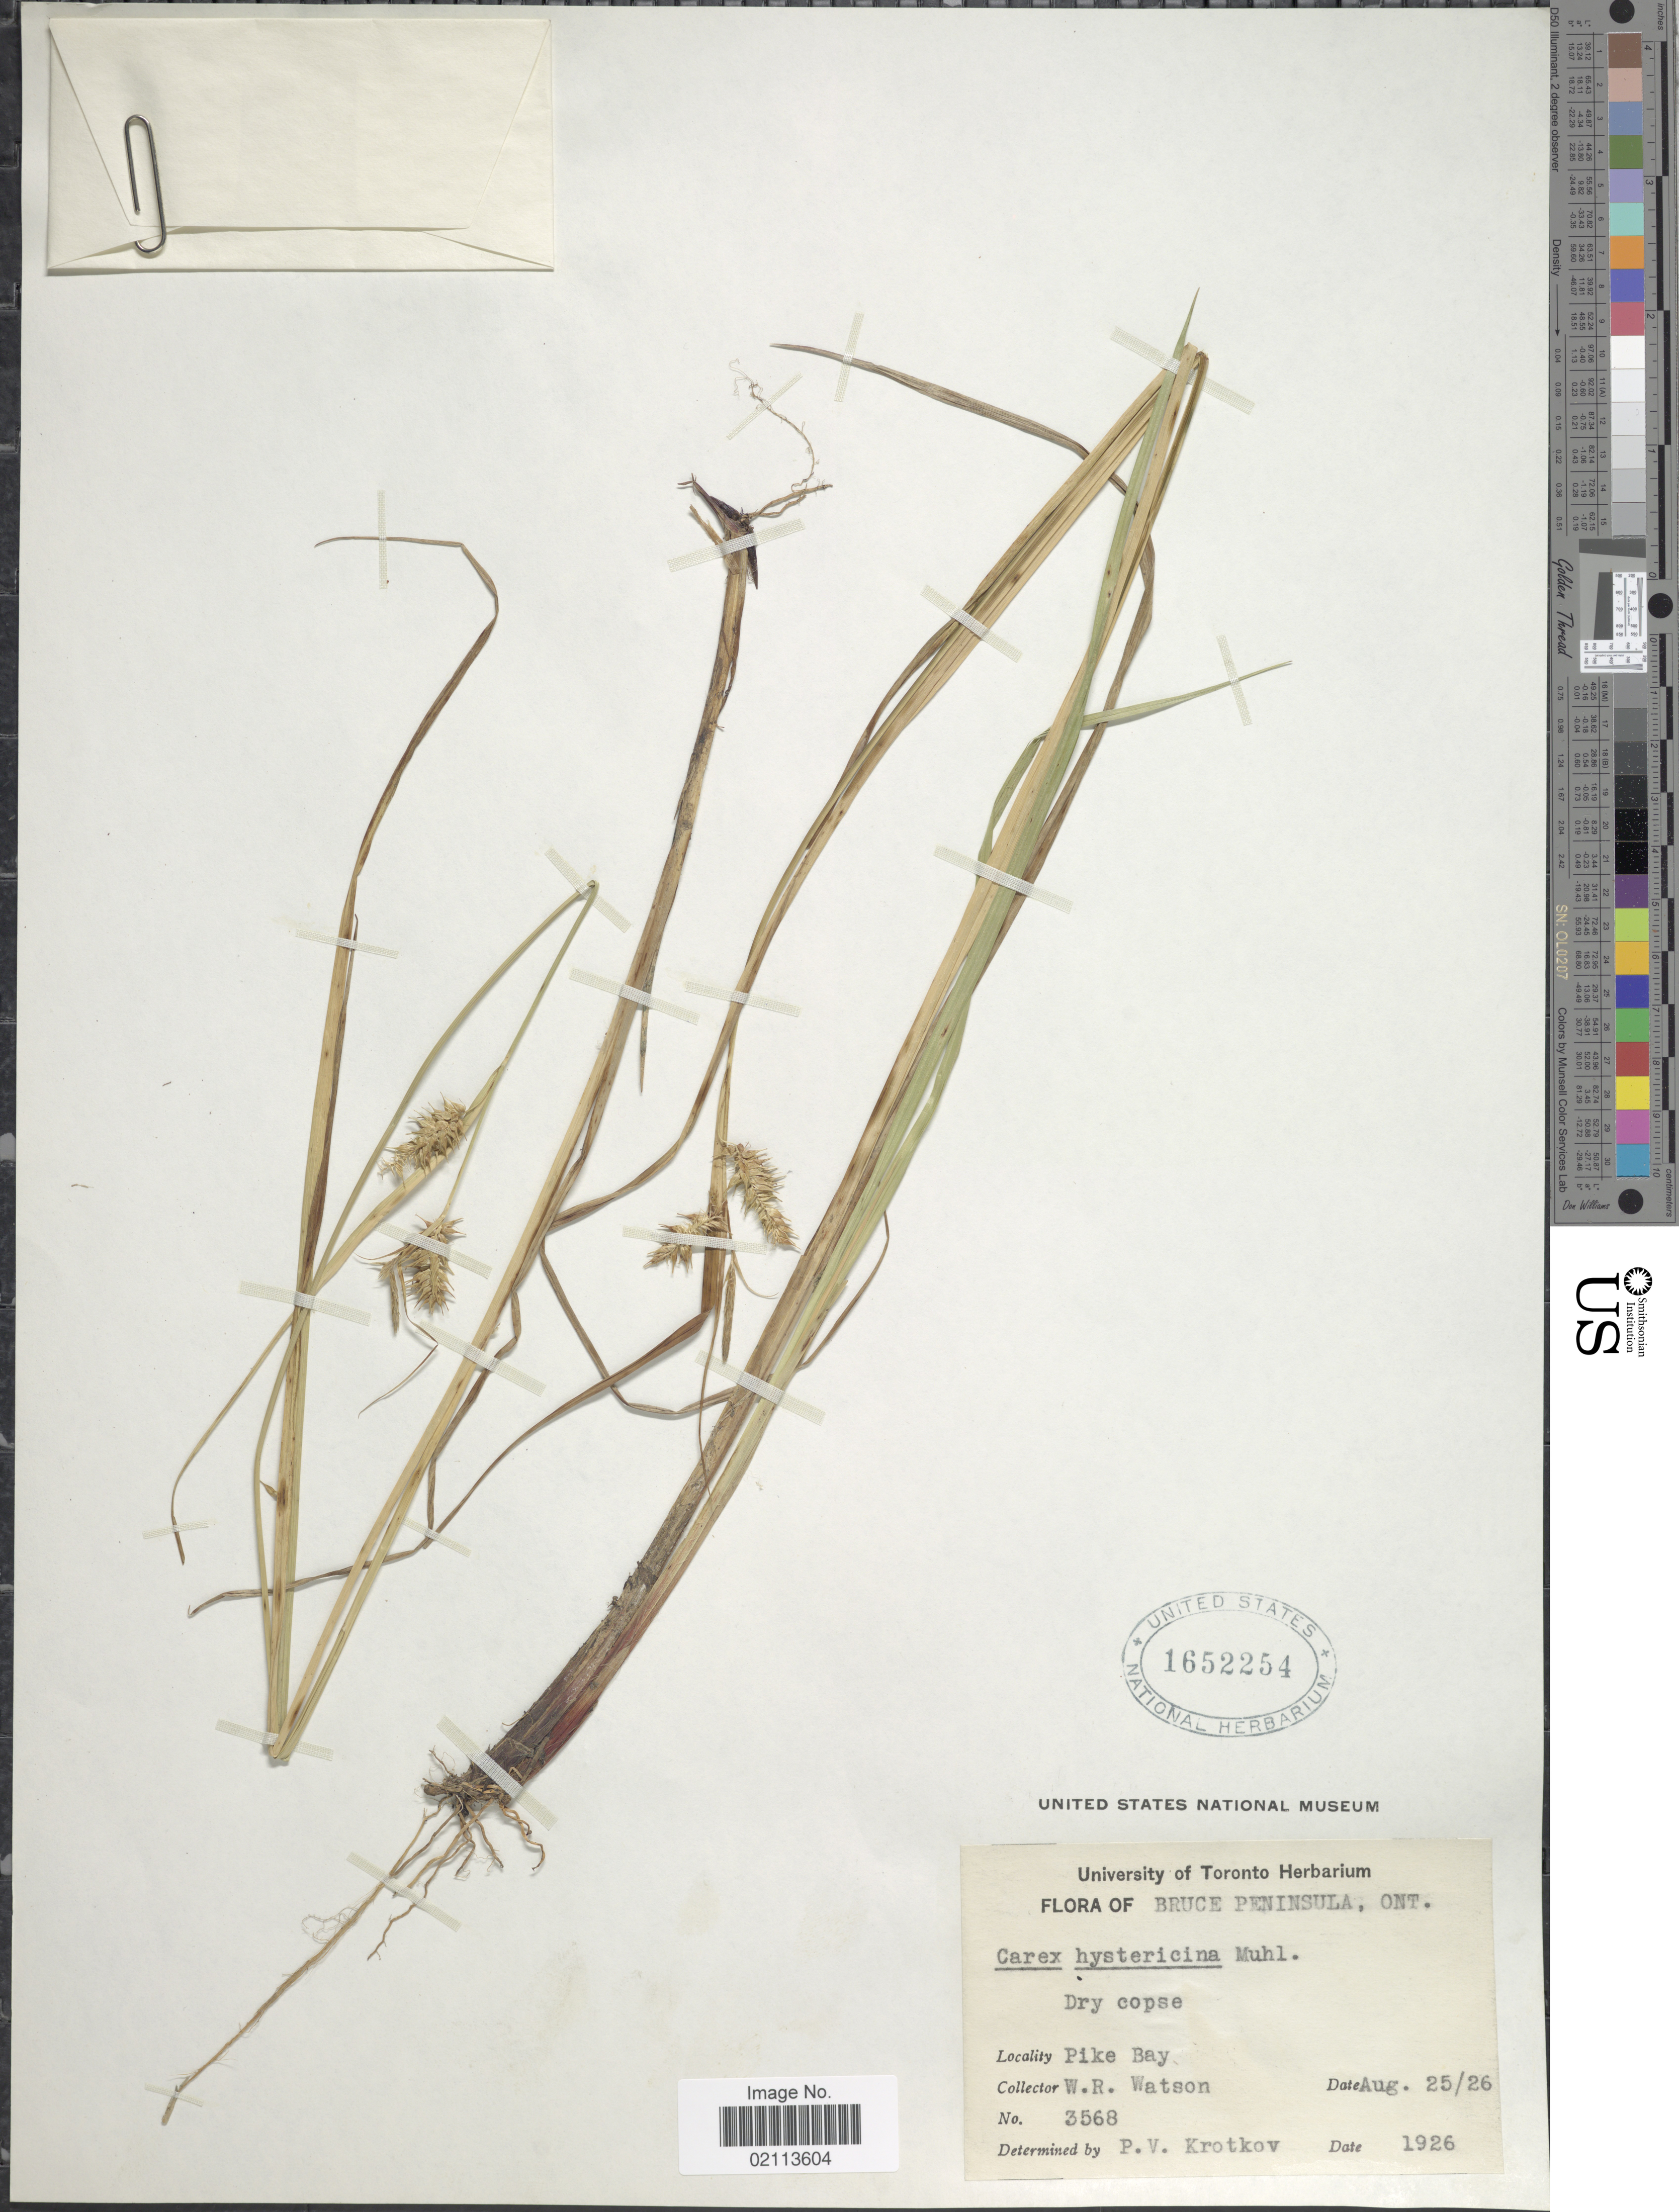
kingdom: Plantae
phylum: Tracheophyta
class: Liliopsida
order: Poales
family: Cyperaceae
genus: Carex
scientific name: Carex hystericina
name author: Muhl. ex Willd.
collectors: W. R. Watson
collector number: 3568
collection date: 1926-08-25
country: Canada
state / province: Ontario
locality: Bruce Peninsula, Dry copse, Pike Bay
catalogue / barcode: US 1652254